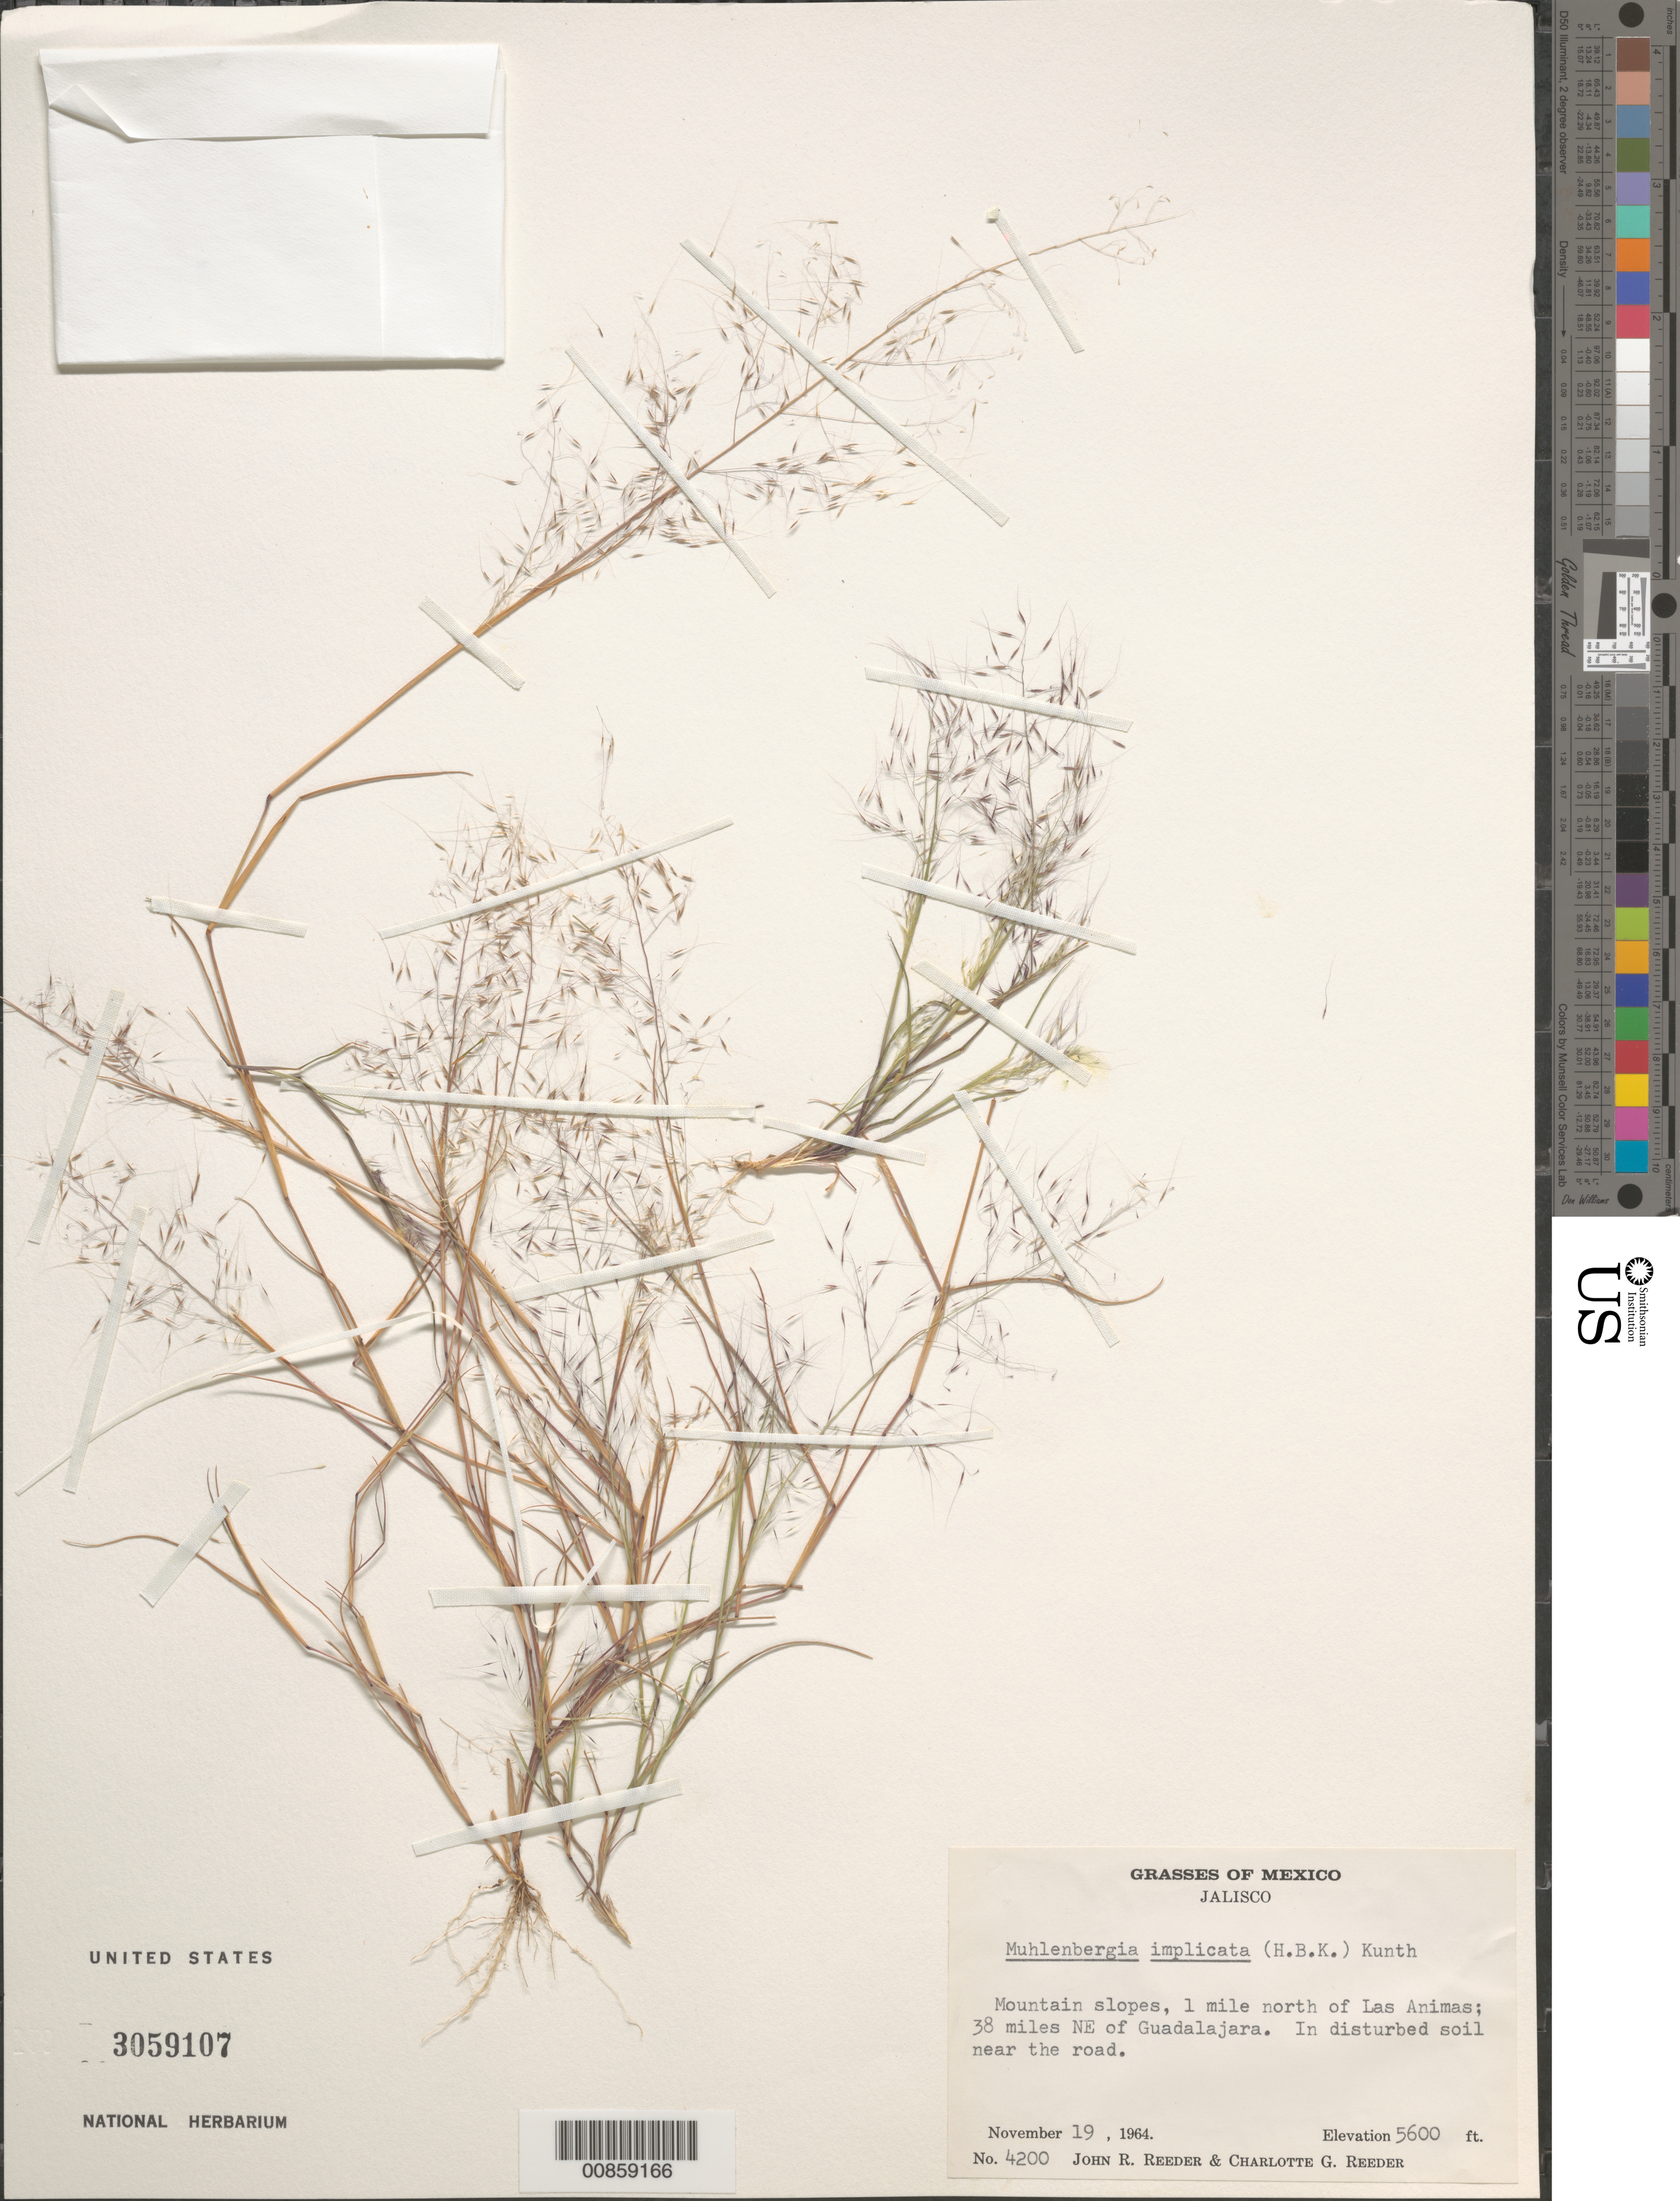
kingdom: Plantae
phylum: Tracheophyta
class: Liliopsida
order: Poales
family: Poaceae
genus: Muhlenbergia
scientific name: Muhlenbergia implicata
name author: (Kunth) Trin.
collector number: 4200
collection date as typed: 19 Nov 1964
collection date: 1964-11-19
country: Mexico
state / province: Jalisco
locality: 38 mi NE of Guadalajara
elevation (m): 1707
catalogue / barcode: US 3059107